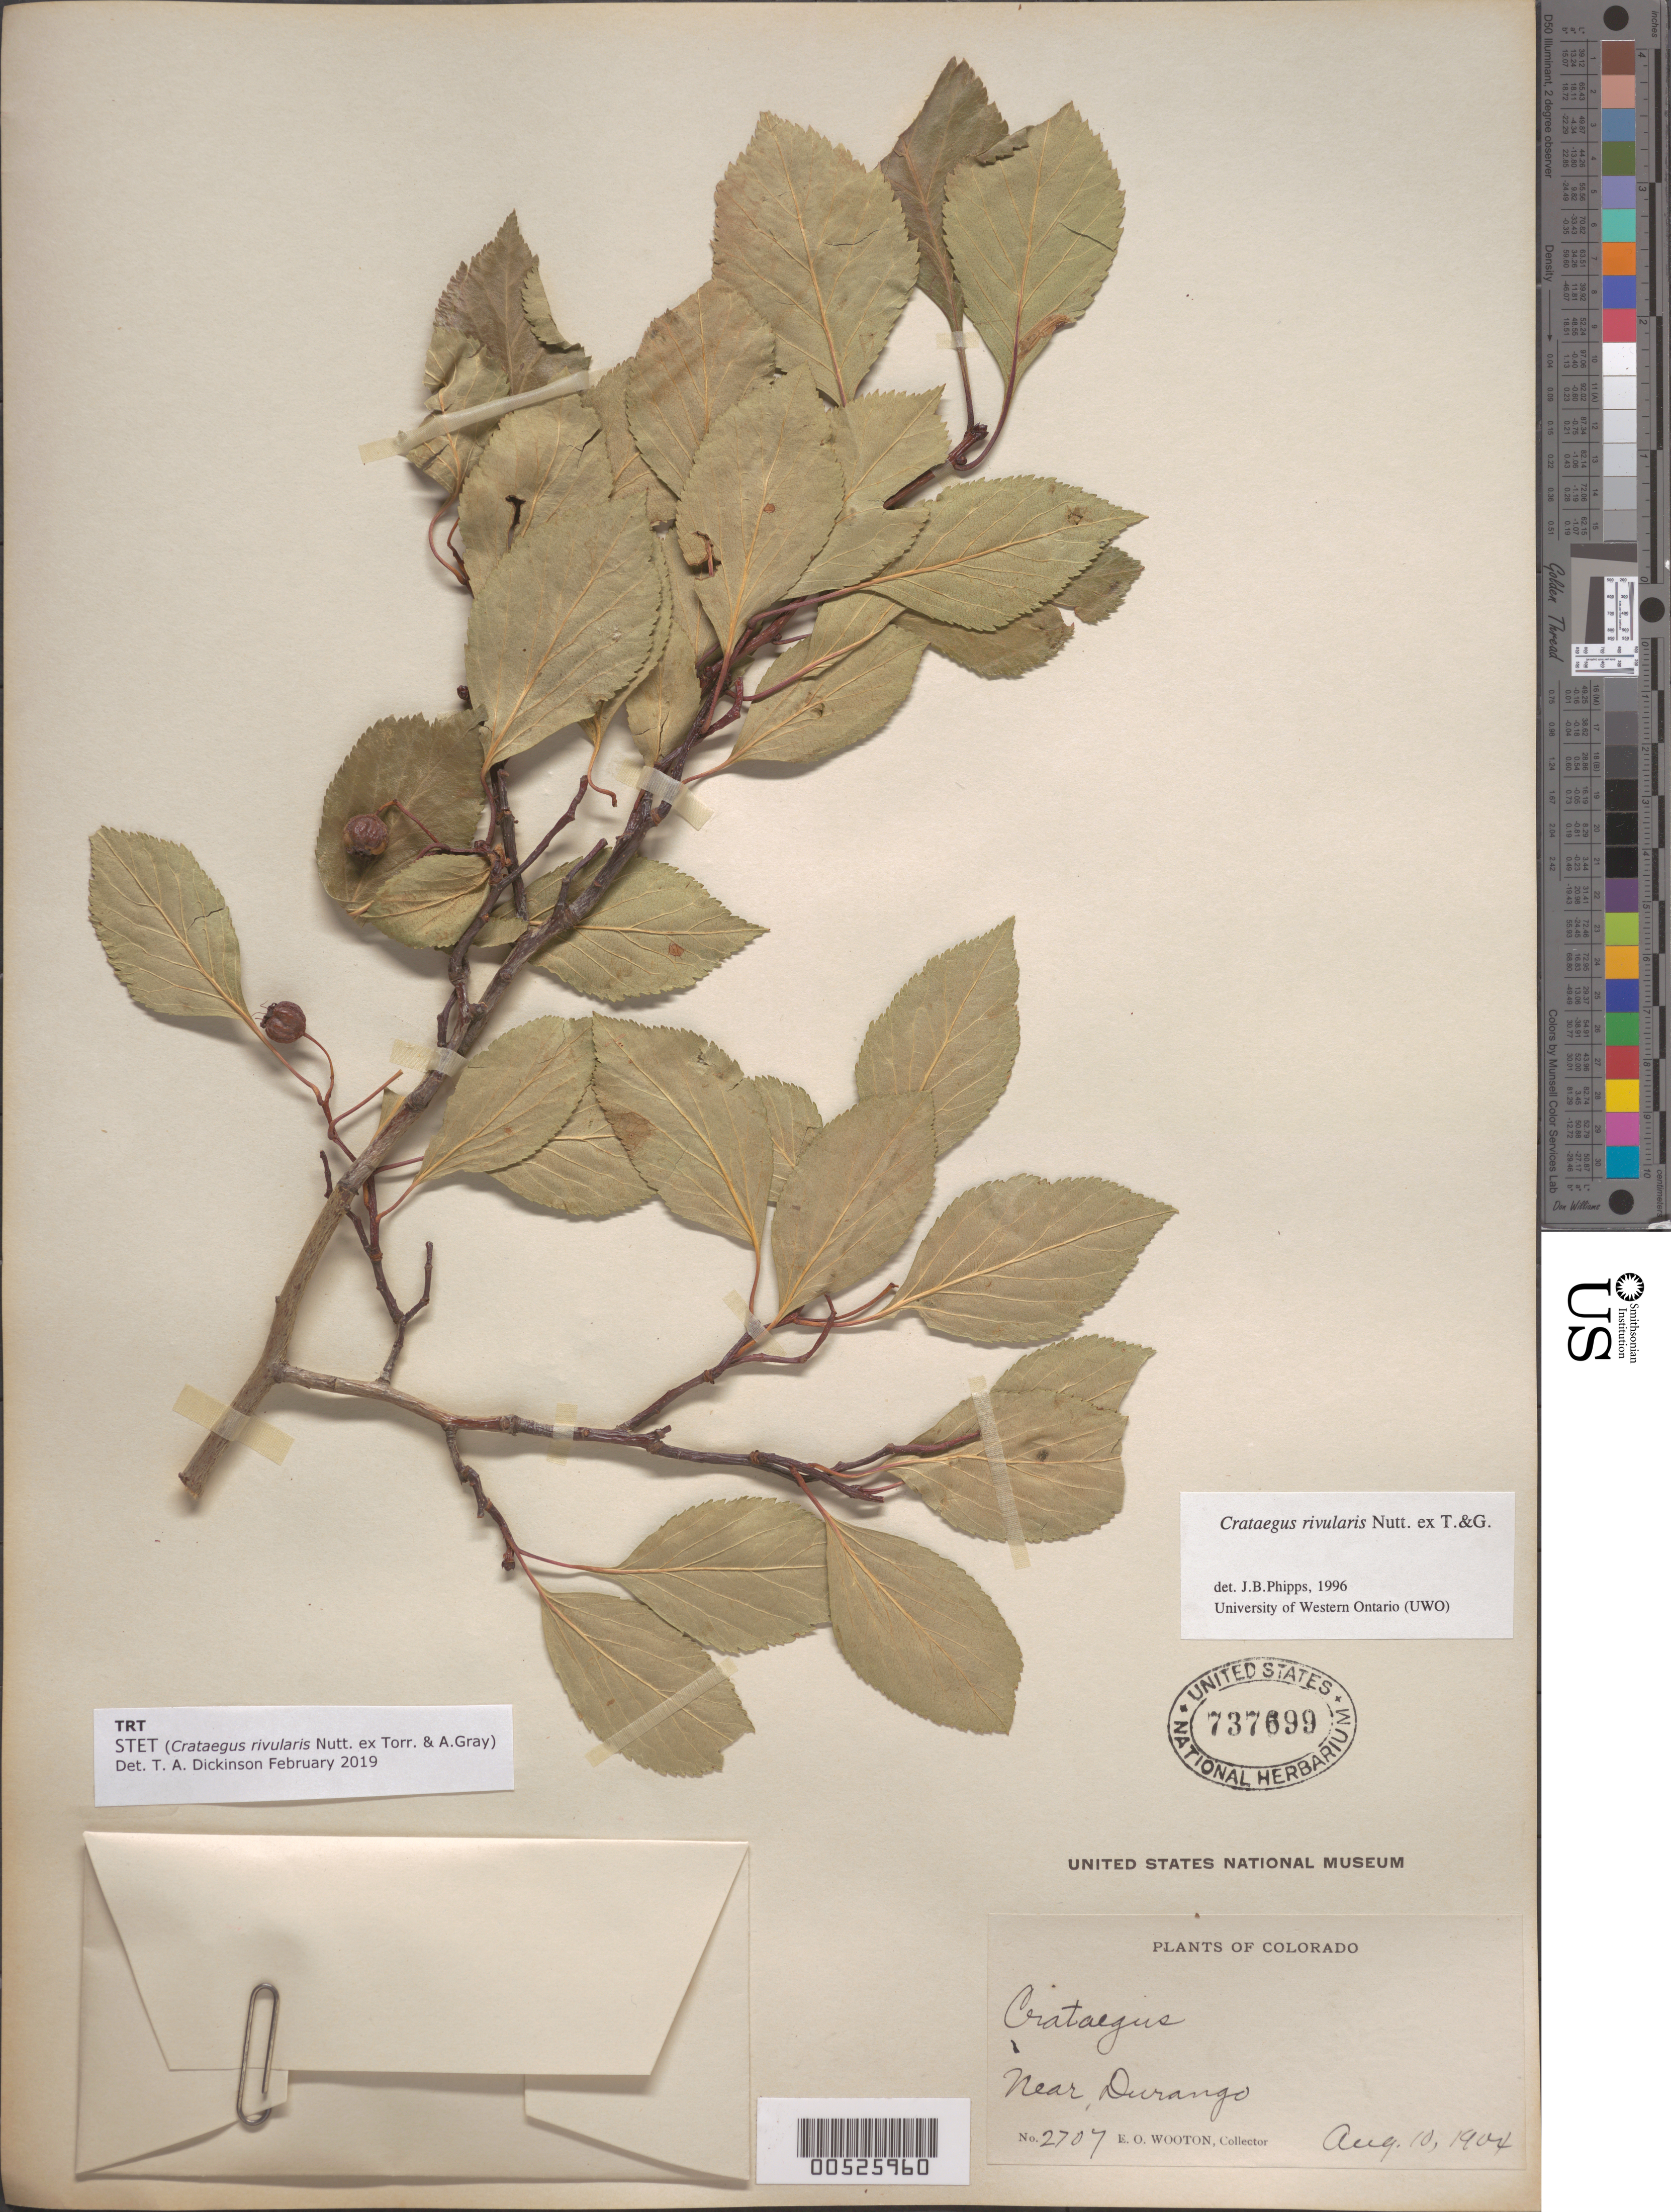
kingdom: Plantae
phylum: Tracheophyta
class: Magnoliopsida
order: Rosales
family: Rosaceae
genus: Crataegus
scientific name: Crataegus rivularis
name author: Nutt.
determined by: Phipps, James B., (UWO), University of Western Ontario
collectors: E. O. Wooton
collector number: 2707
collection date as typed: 10 Aug 1904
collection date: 1904-08-10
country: United States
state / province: Colorado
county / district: La Plata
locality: Near Durango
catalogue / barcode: US 737699